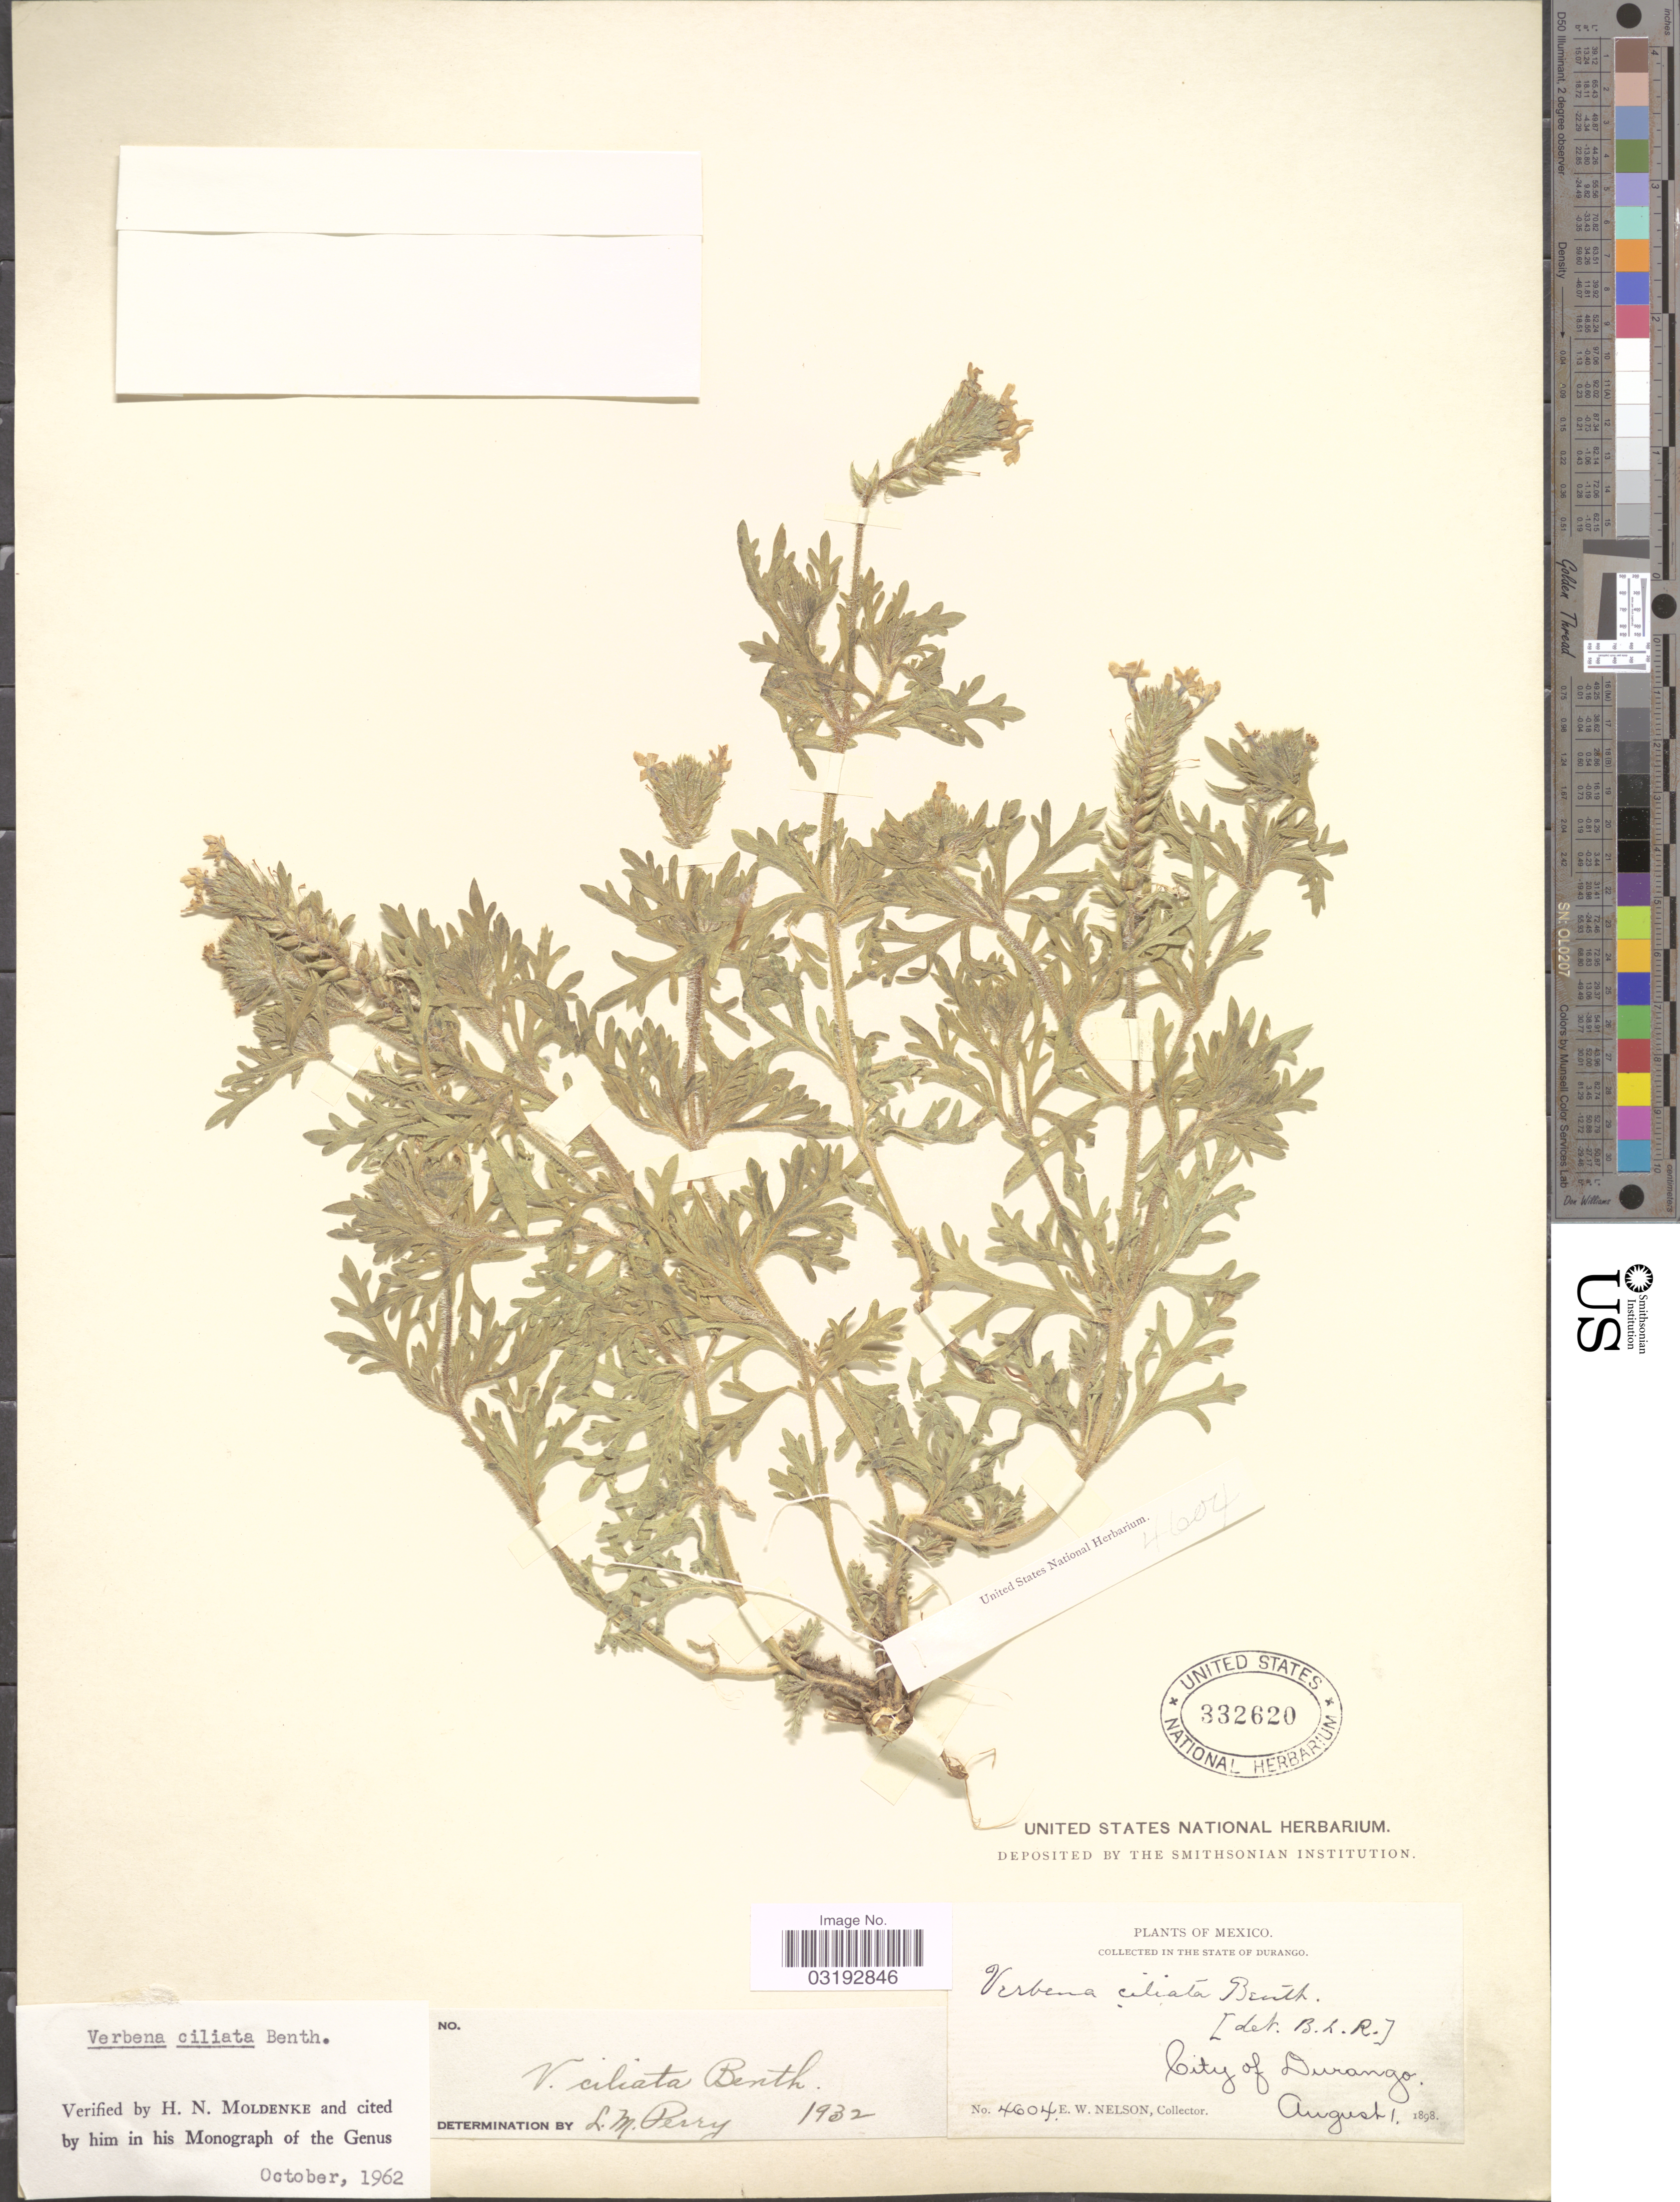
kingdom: Plantae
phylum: Tracheophyta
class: Magnoliopsida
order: Lamiales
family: Verbenaceae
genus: Verbena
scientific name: Verbena ciliata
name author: Benth.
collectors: E. W. Nelson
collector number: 4604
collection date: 1898-08-01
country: Mexico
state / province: Durango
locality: City of Durango.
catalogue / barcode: US 332620